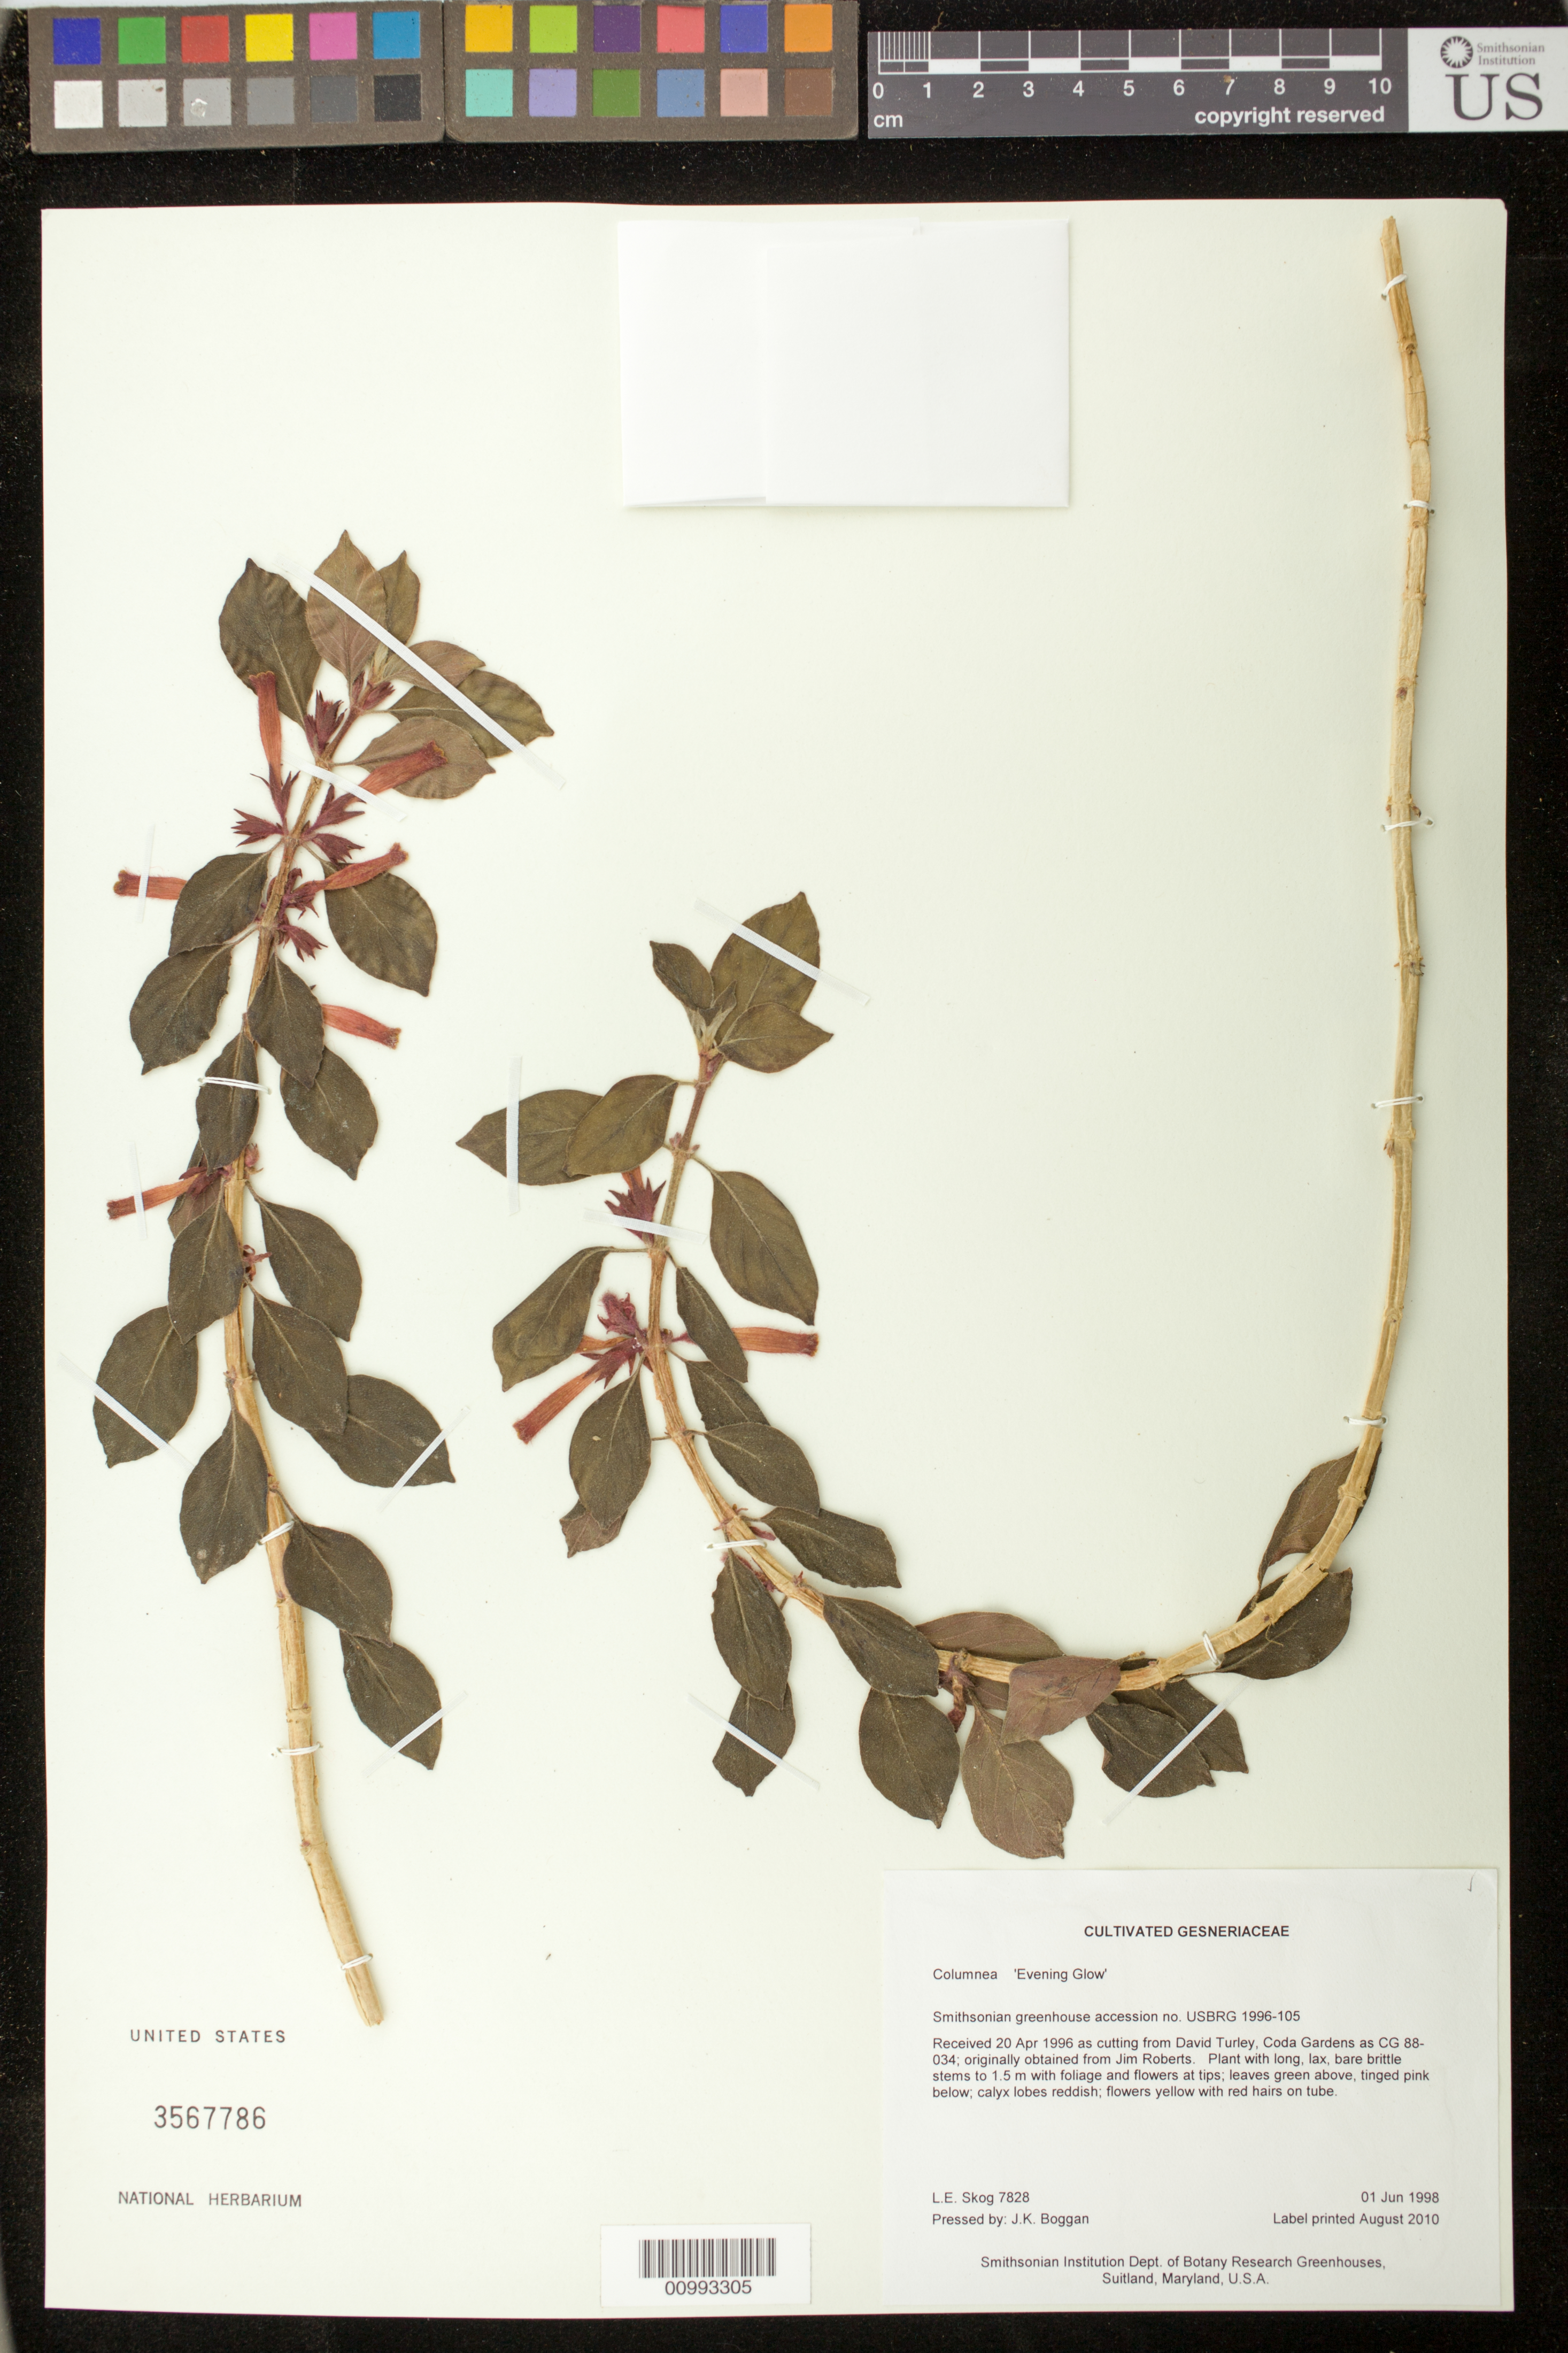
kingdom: Plantae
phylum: Tracheophyta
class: Magnoliopsida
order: Lamiales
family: Gesneriaceae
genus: Columnea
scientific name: Columnea 'Evening Glow'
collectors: L. E. Skog & J. K. Boggan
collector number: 7828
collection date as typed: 01 Jun 1998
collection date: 1998-06-01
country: United States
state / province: Maryland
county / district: Prince George's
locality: Smithsonian Institution Dept. of Botany Research Greenhouses, Suitland, Maryland, U.S.A.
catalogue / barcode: US 3567786